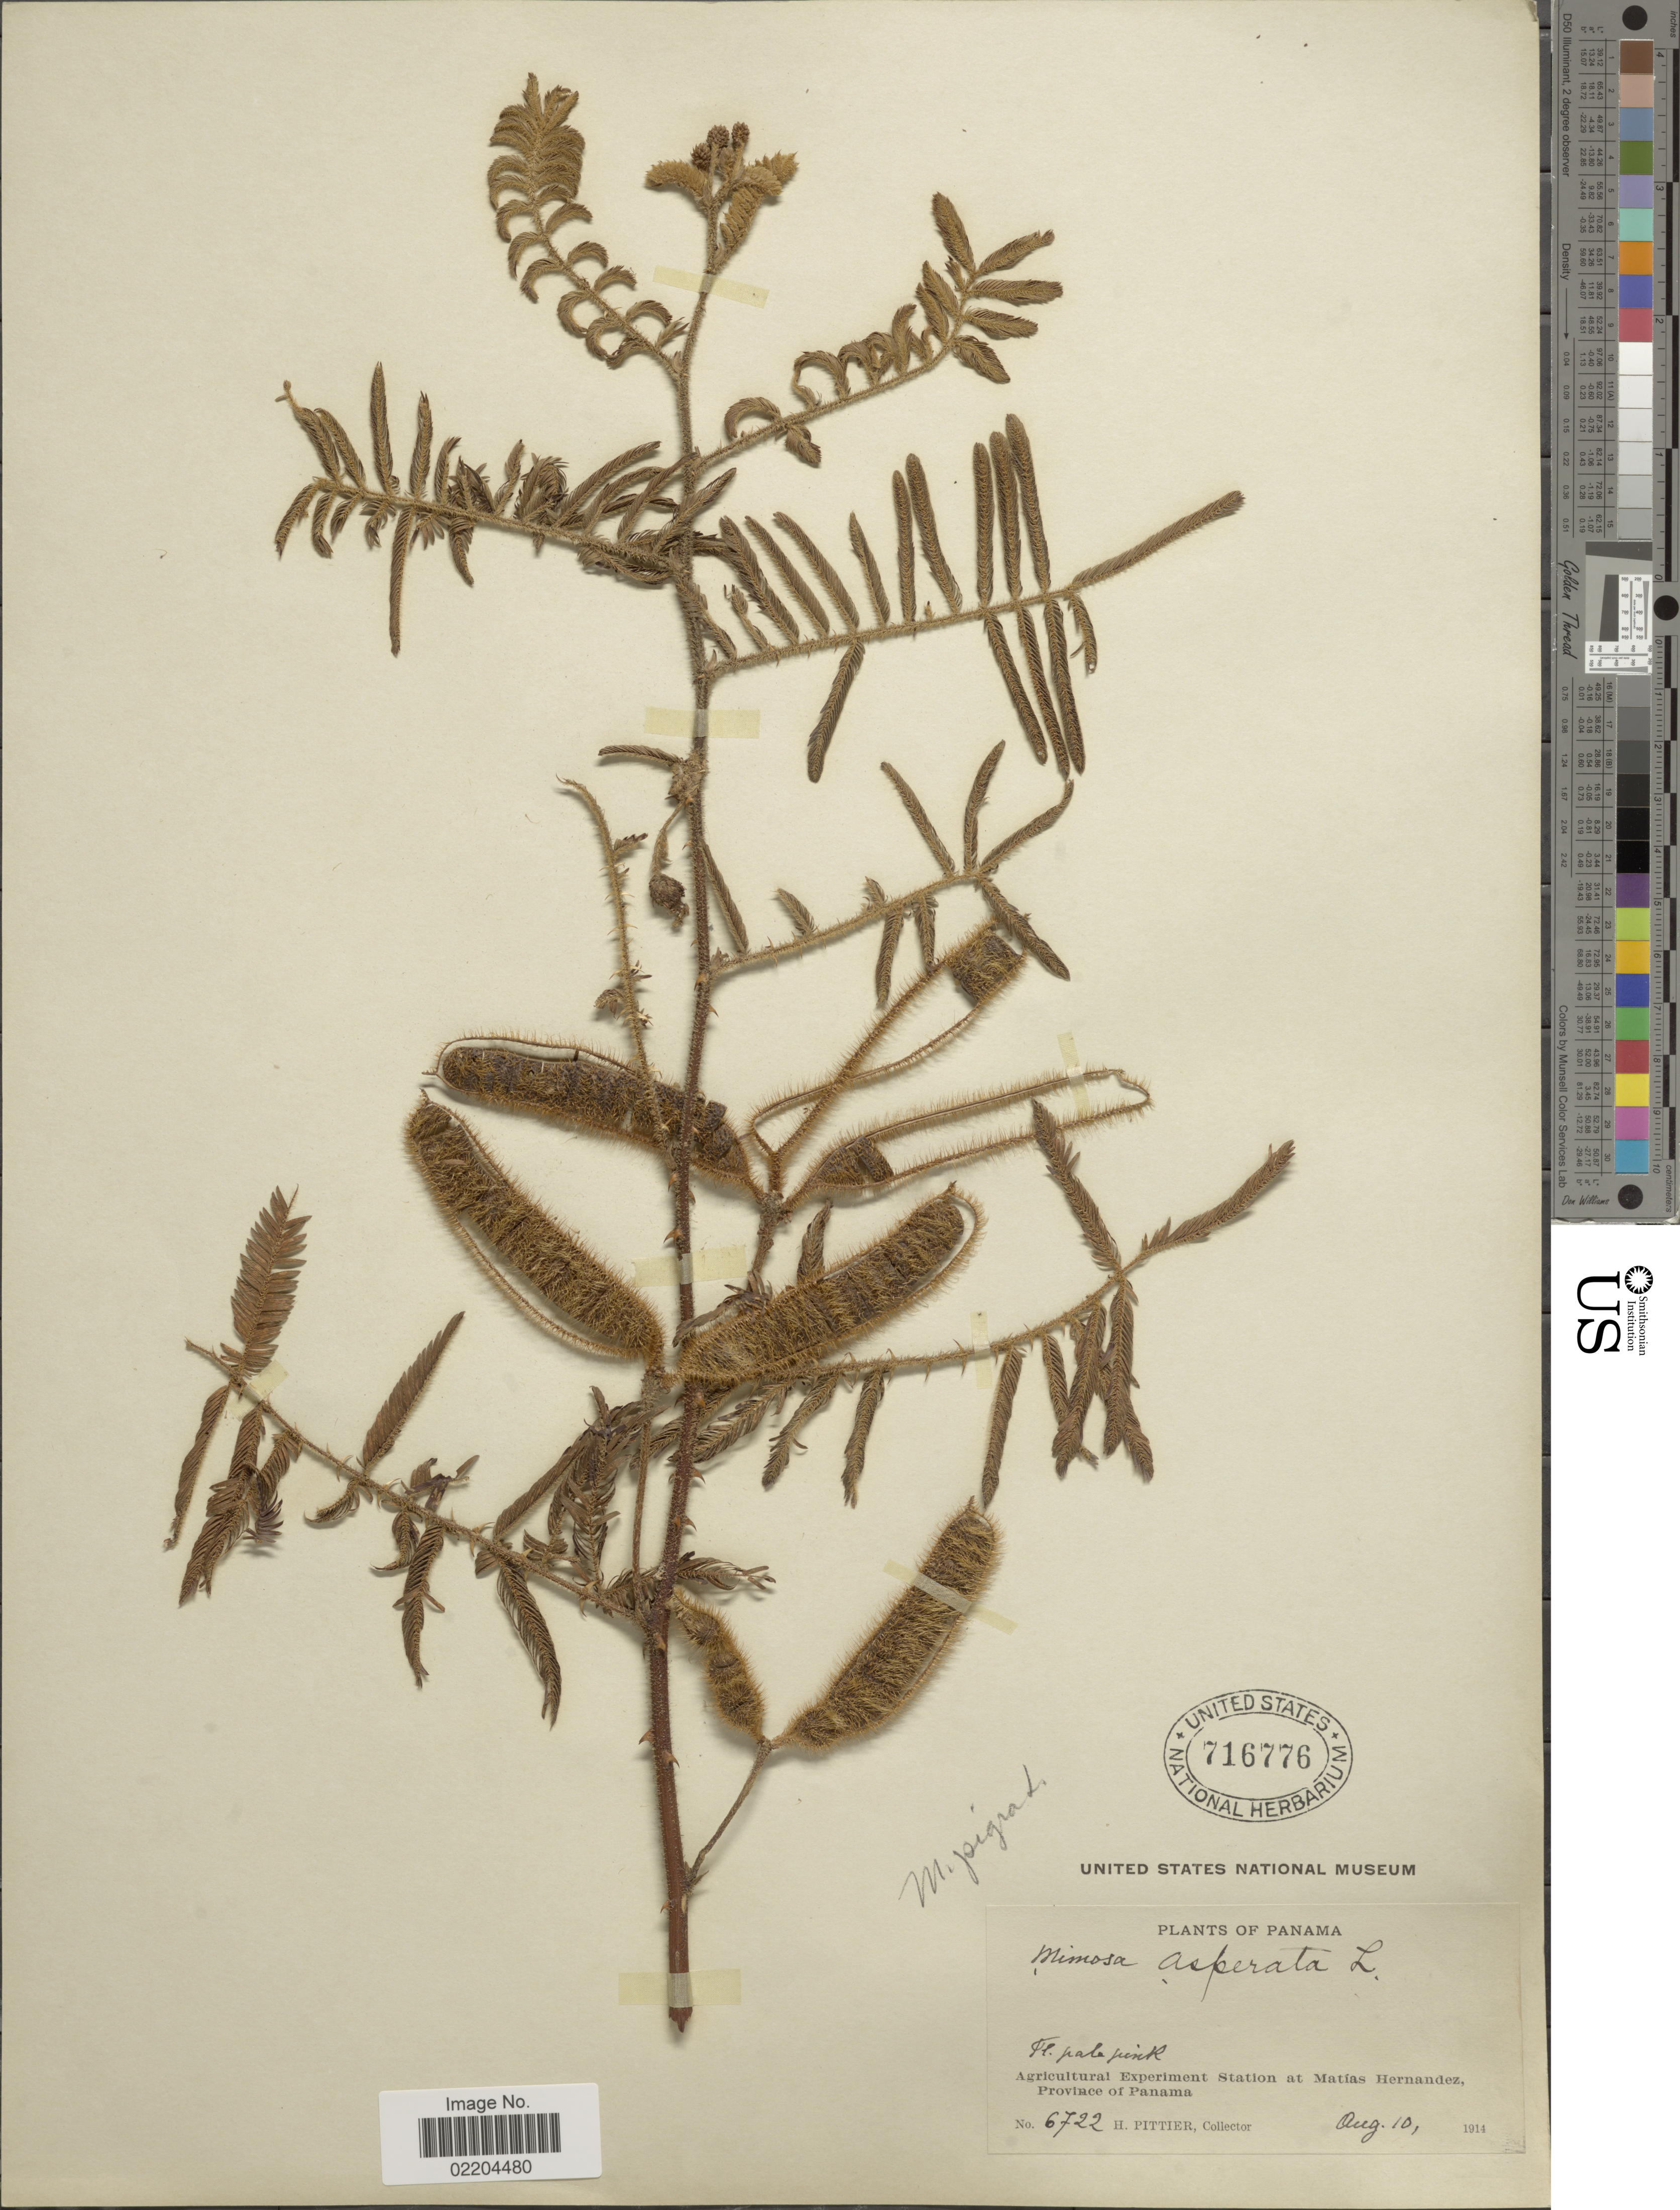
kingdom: Plantae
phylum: Tracheophyta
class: Magnoliopsida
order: Fabales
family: Fabaceae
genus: Mimosa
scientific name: Mimosa pigra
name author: L.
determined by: Strong, Mark T., (BOT), Smithsonian Institution - National Museum of Natural History (UNITED STATES)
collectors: H. F. Pittier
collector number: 6722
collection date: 1914-08-10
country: Panama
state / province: Panamá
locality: Agricultural Experiment Station at Matias Hernandez, Province of Panama.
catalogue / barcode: US 716776